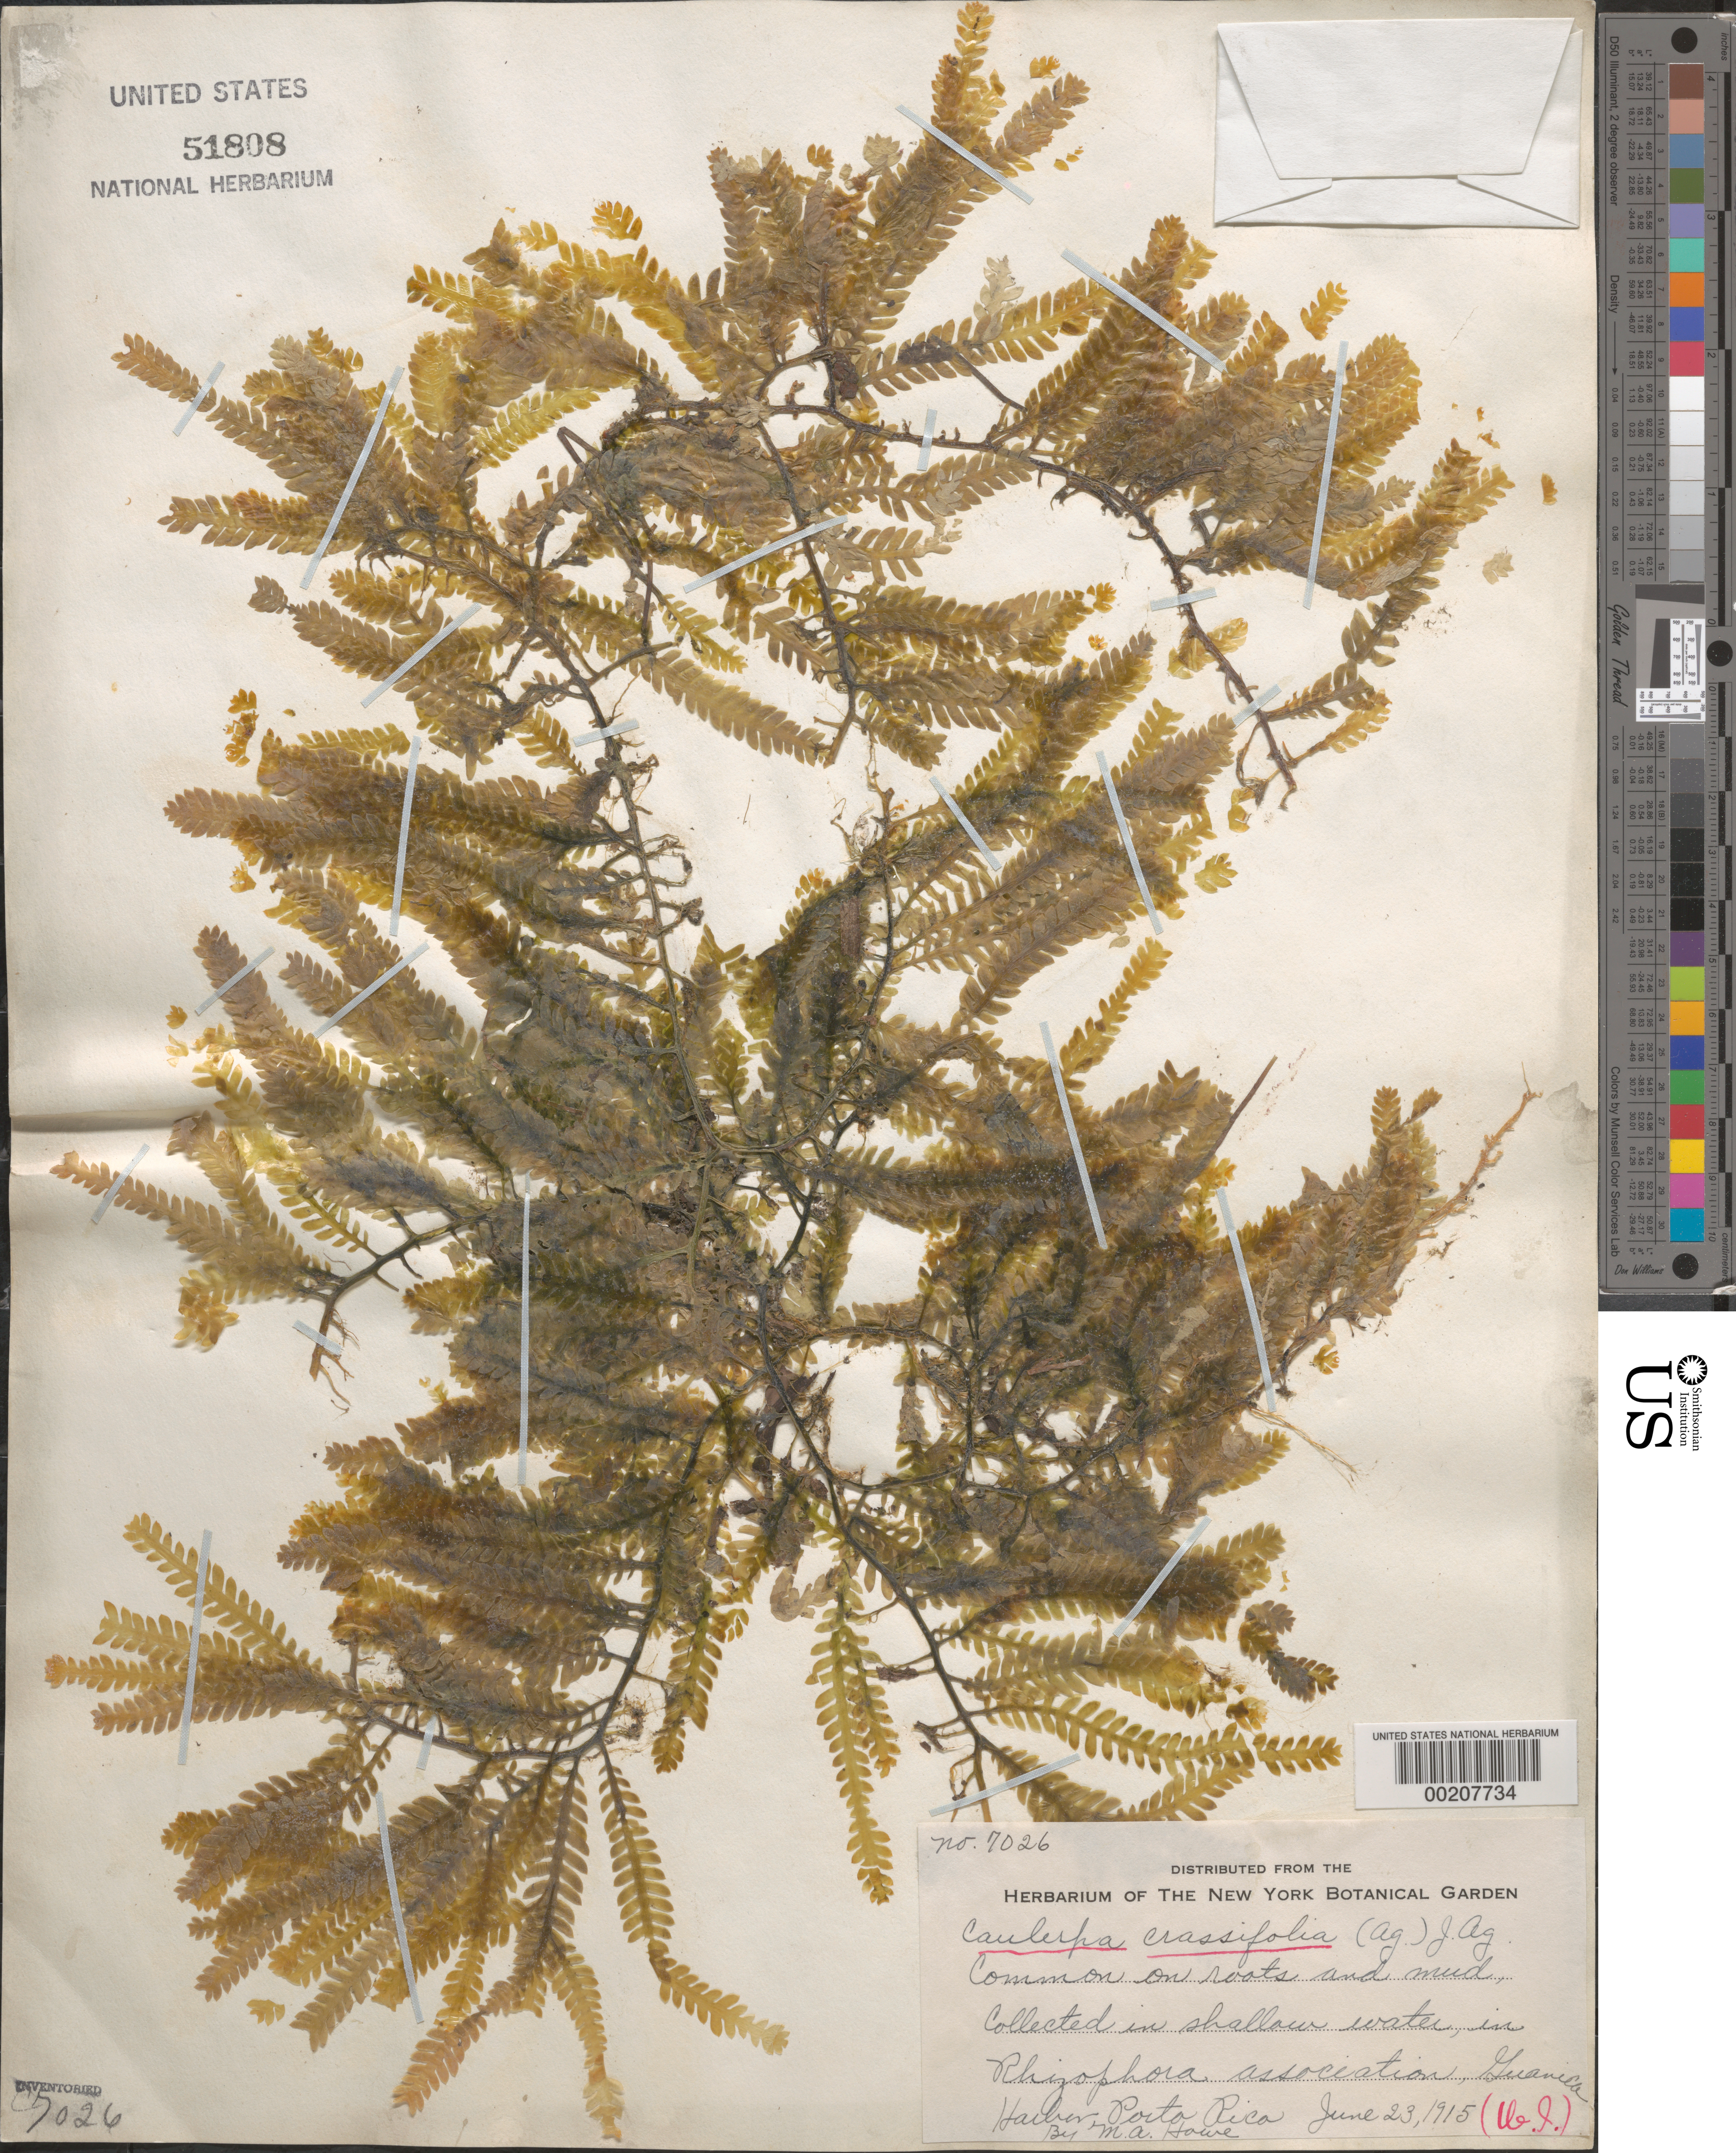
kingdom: Plantae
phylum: Chlorophyta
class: Ulvophyceae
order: Cladophorales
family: Cladophoraceae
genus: Cladophora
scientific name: Cladophora glomerata var. crassior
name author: (C. Agardh) C. Hoek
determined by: Algae name updating Project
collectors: M. A. Howe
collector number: MAH 7026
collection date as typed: June 23, 1915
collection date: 1915-06-23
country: Puerto Rico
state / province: Guanica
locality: Guanica harbor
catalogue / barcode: US 51808